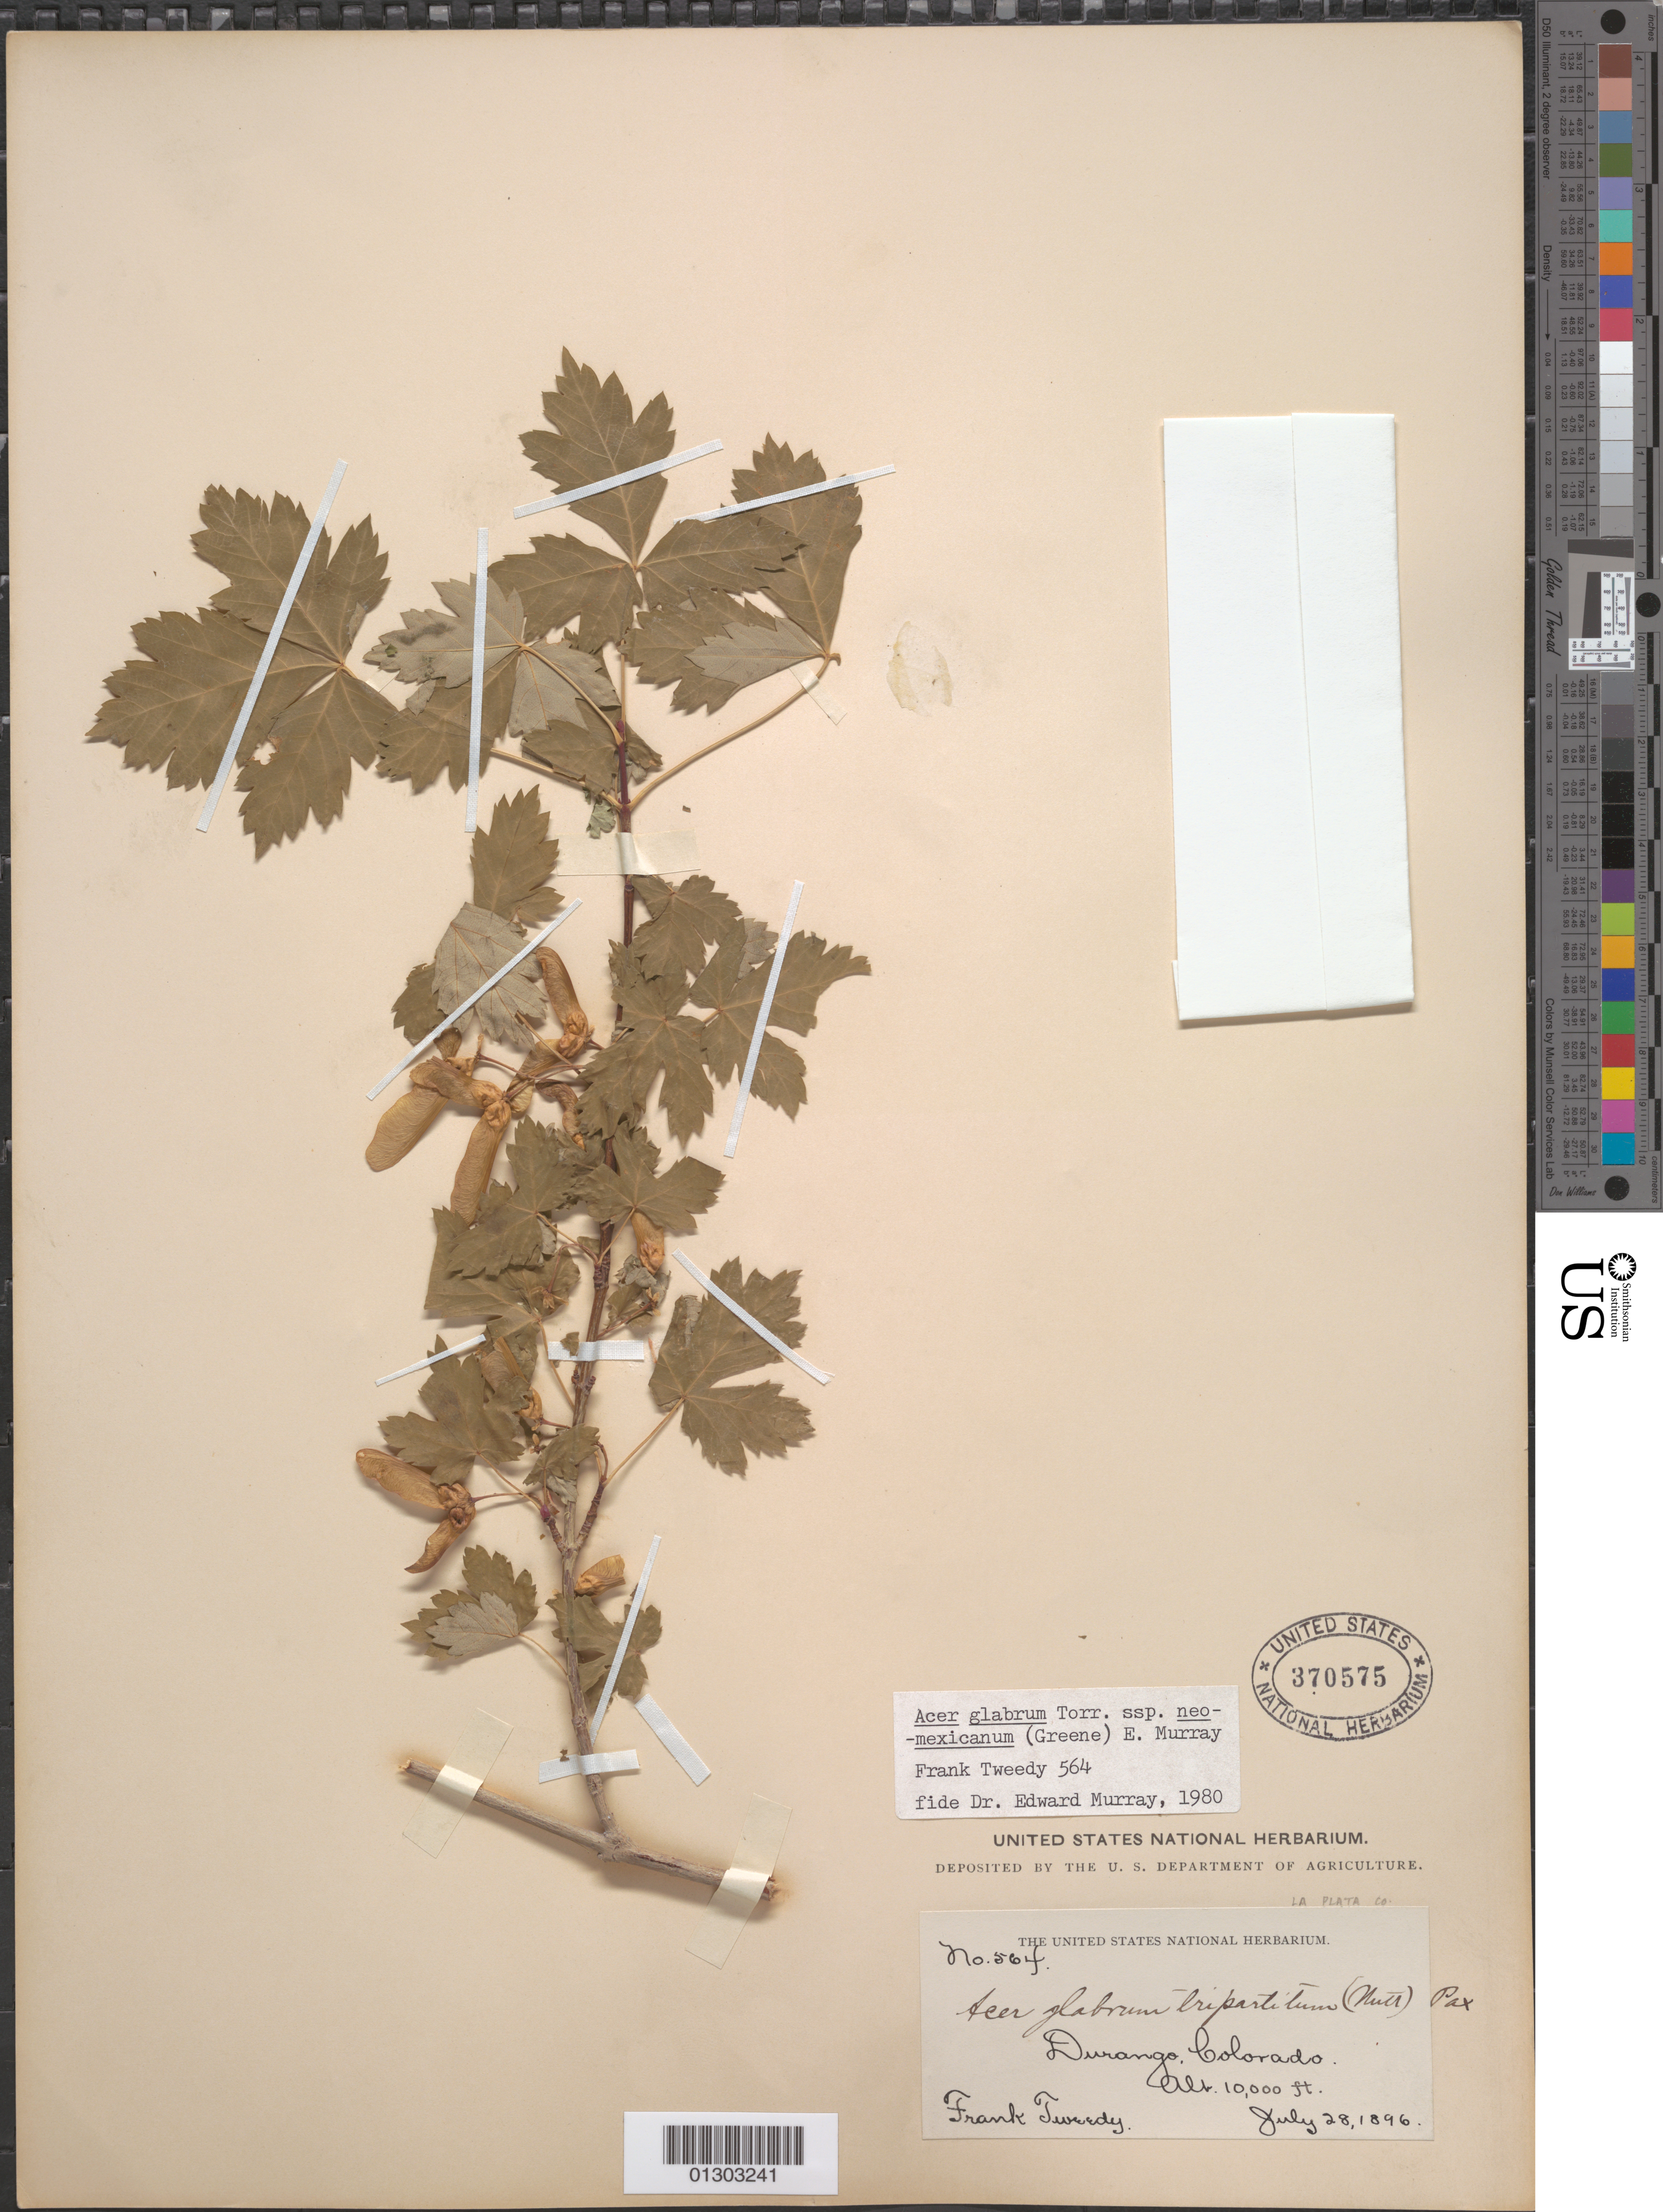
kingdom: Plantae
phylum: Tracheophyta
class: Magnoliopsida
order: Sapindales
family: Sapindaceae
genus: Acer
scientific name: Acer glabrum subsp. neomexicanum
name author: (Greene) A.E. Murray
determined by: Murray, Edward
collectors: F. Tweedy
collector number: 564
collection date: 1896-07-28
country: United States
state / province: Colorado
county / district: La Plata County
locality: Durango.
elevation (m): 3048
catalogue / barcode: US 370575